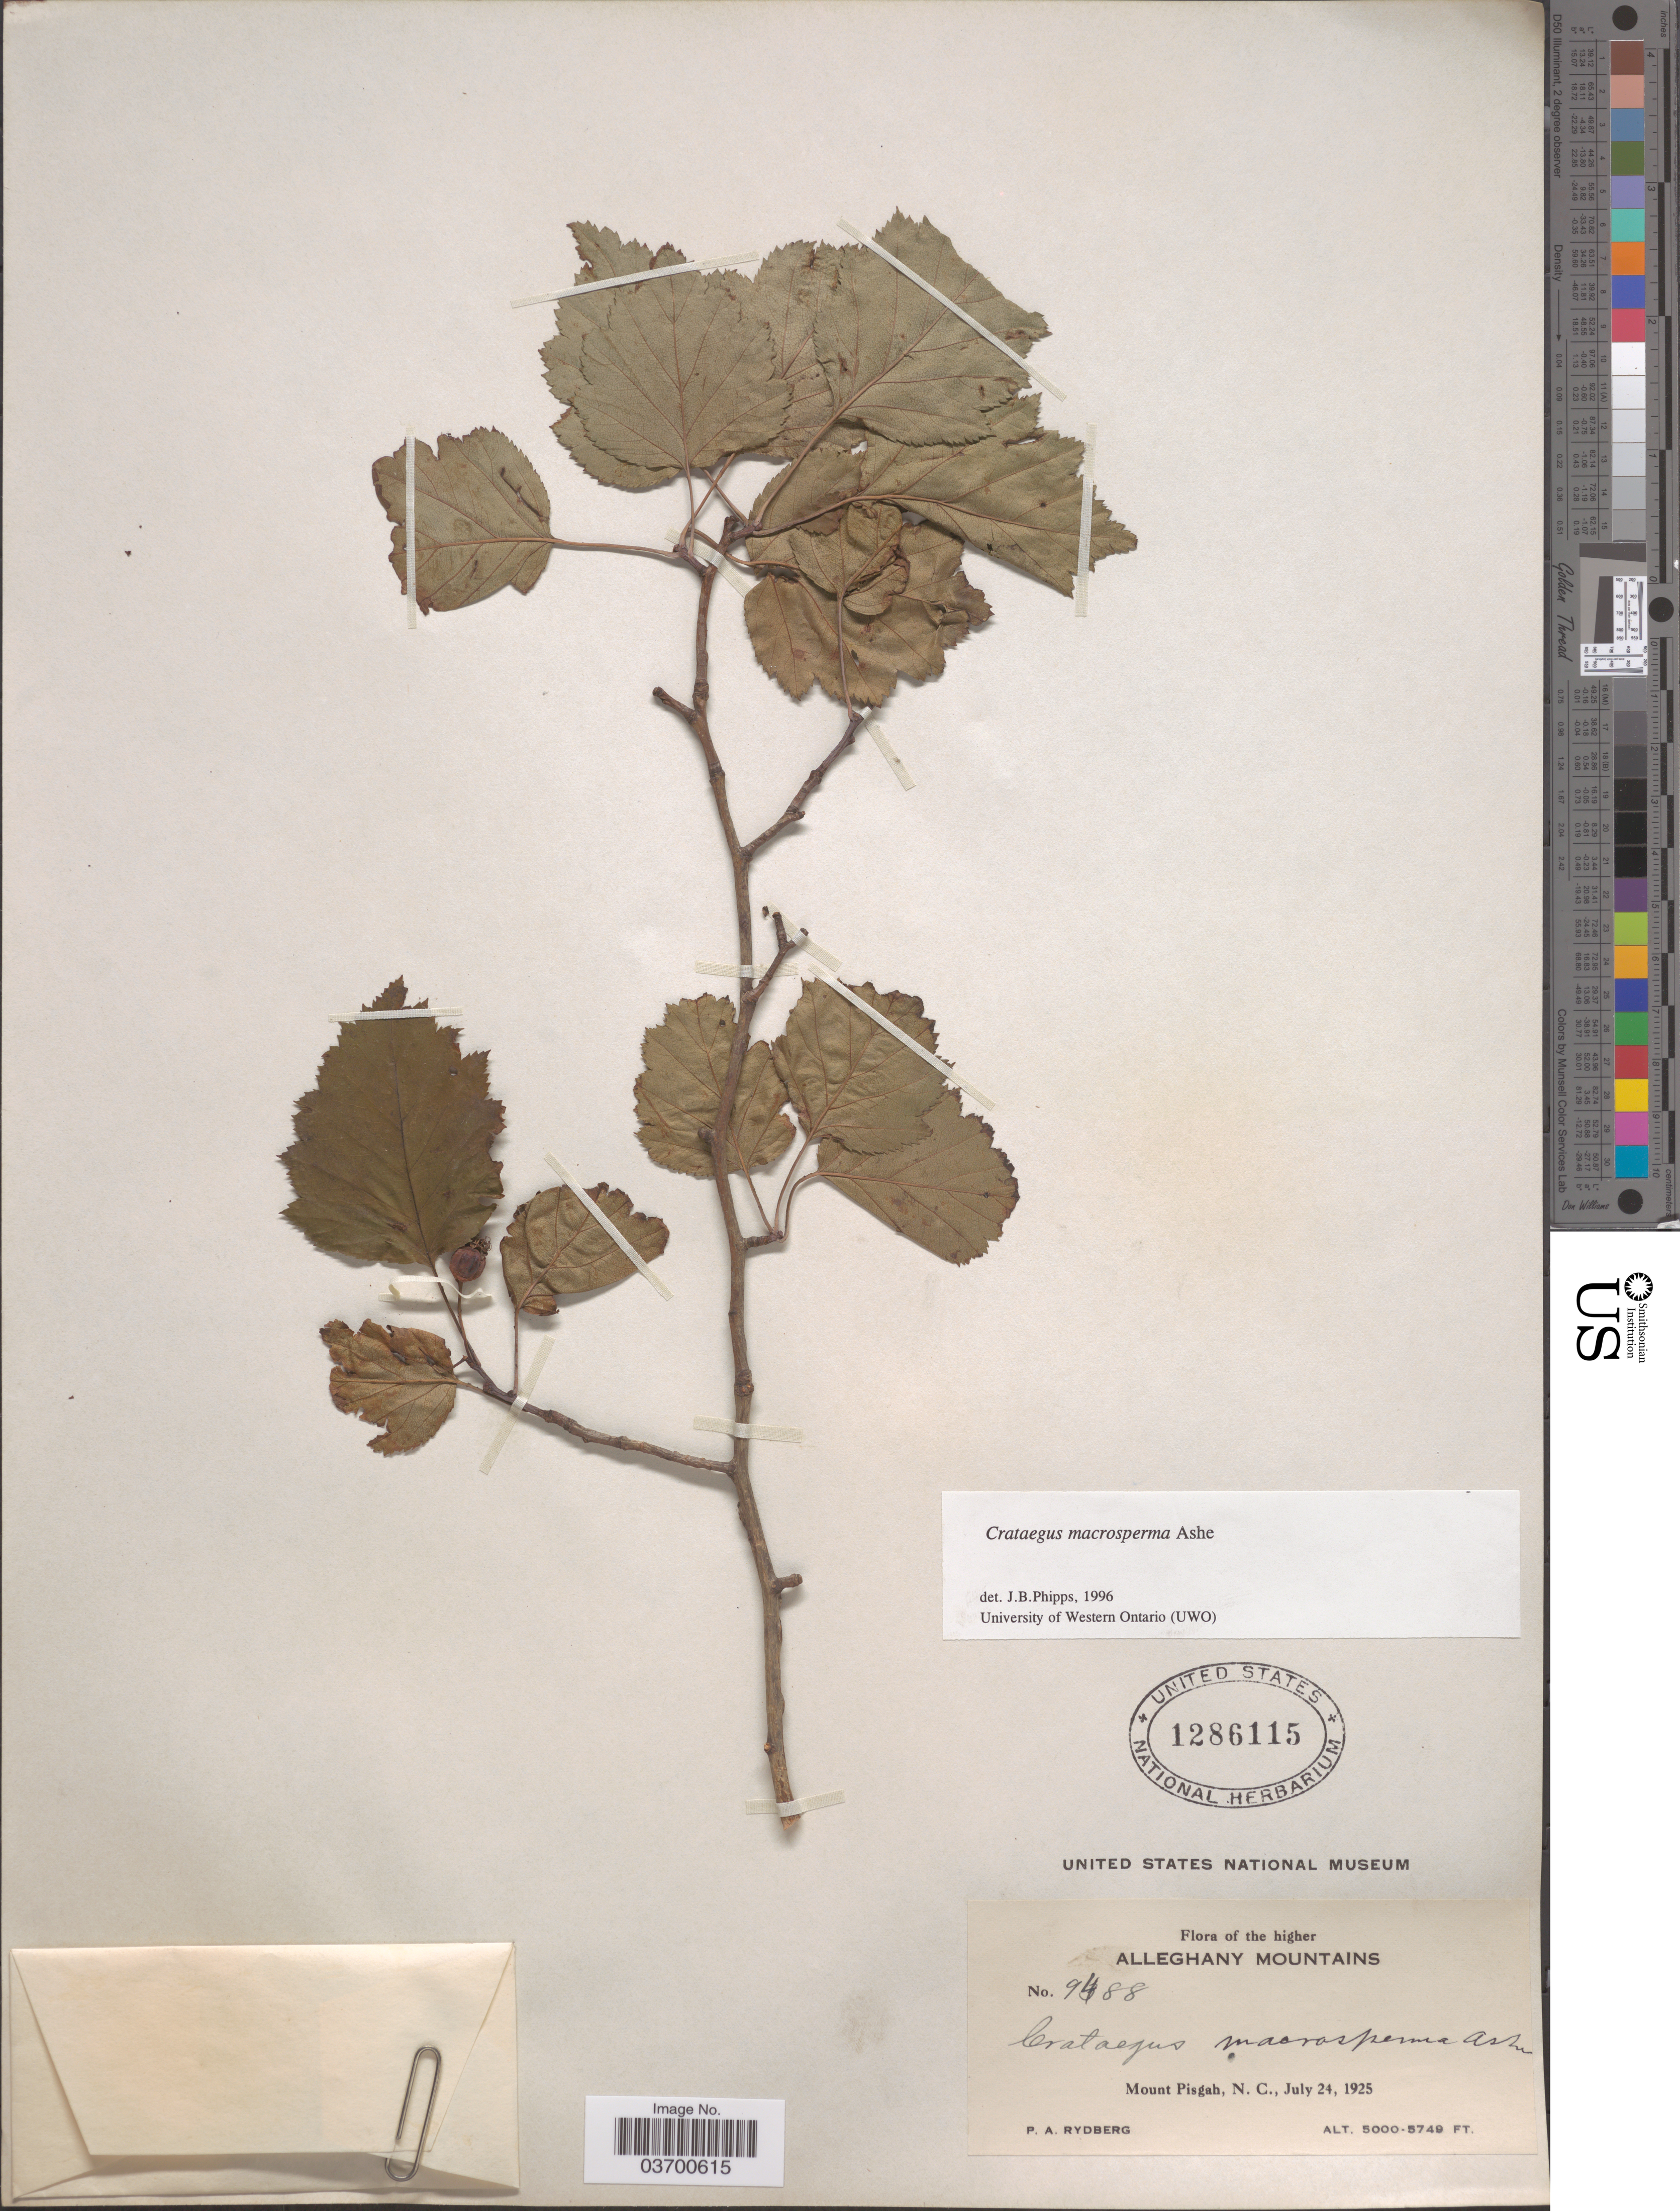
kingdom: Plantae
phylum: Tracheophyta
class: Magnoliopsida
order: Rosales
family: Rosaceae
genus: Crataegus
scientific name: Crataegus macrosperma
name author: Ashe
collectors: P. A. Rydberg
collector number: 9488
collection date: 1925-07-24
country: United States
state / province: North Carolina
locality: Higher Alleghany Mountains. Mount Pisgah.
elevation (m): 1524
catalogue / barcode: US 1286115